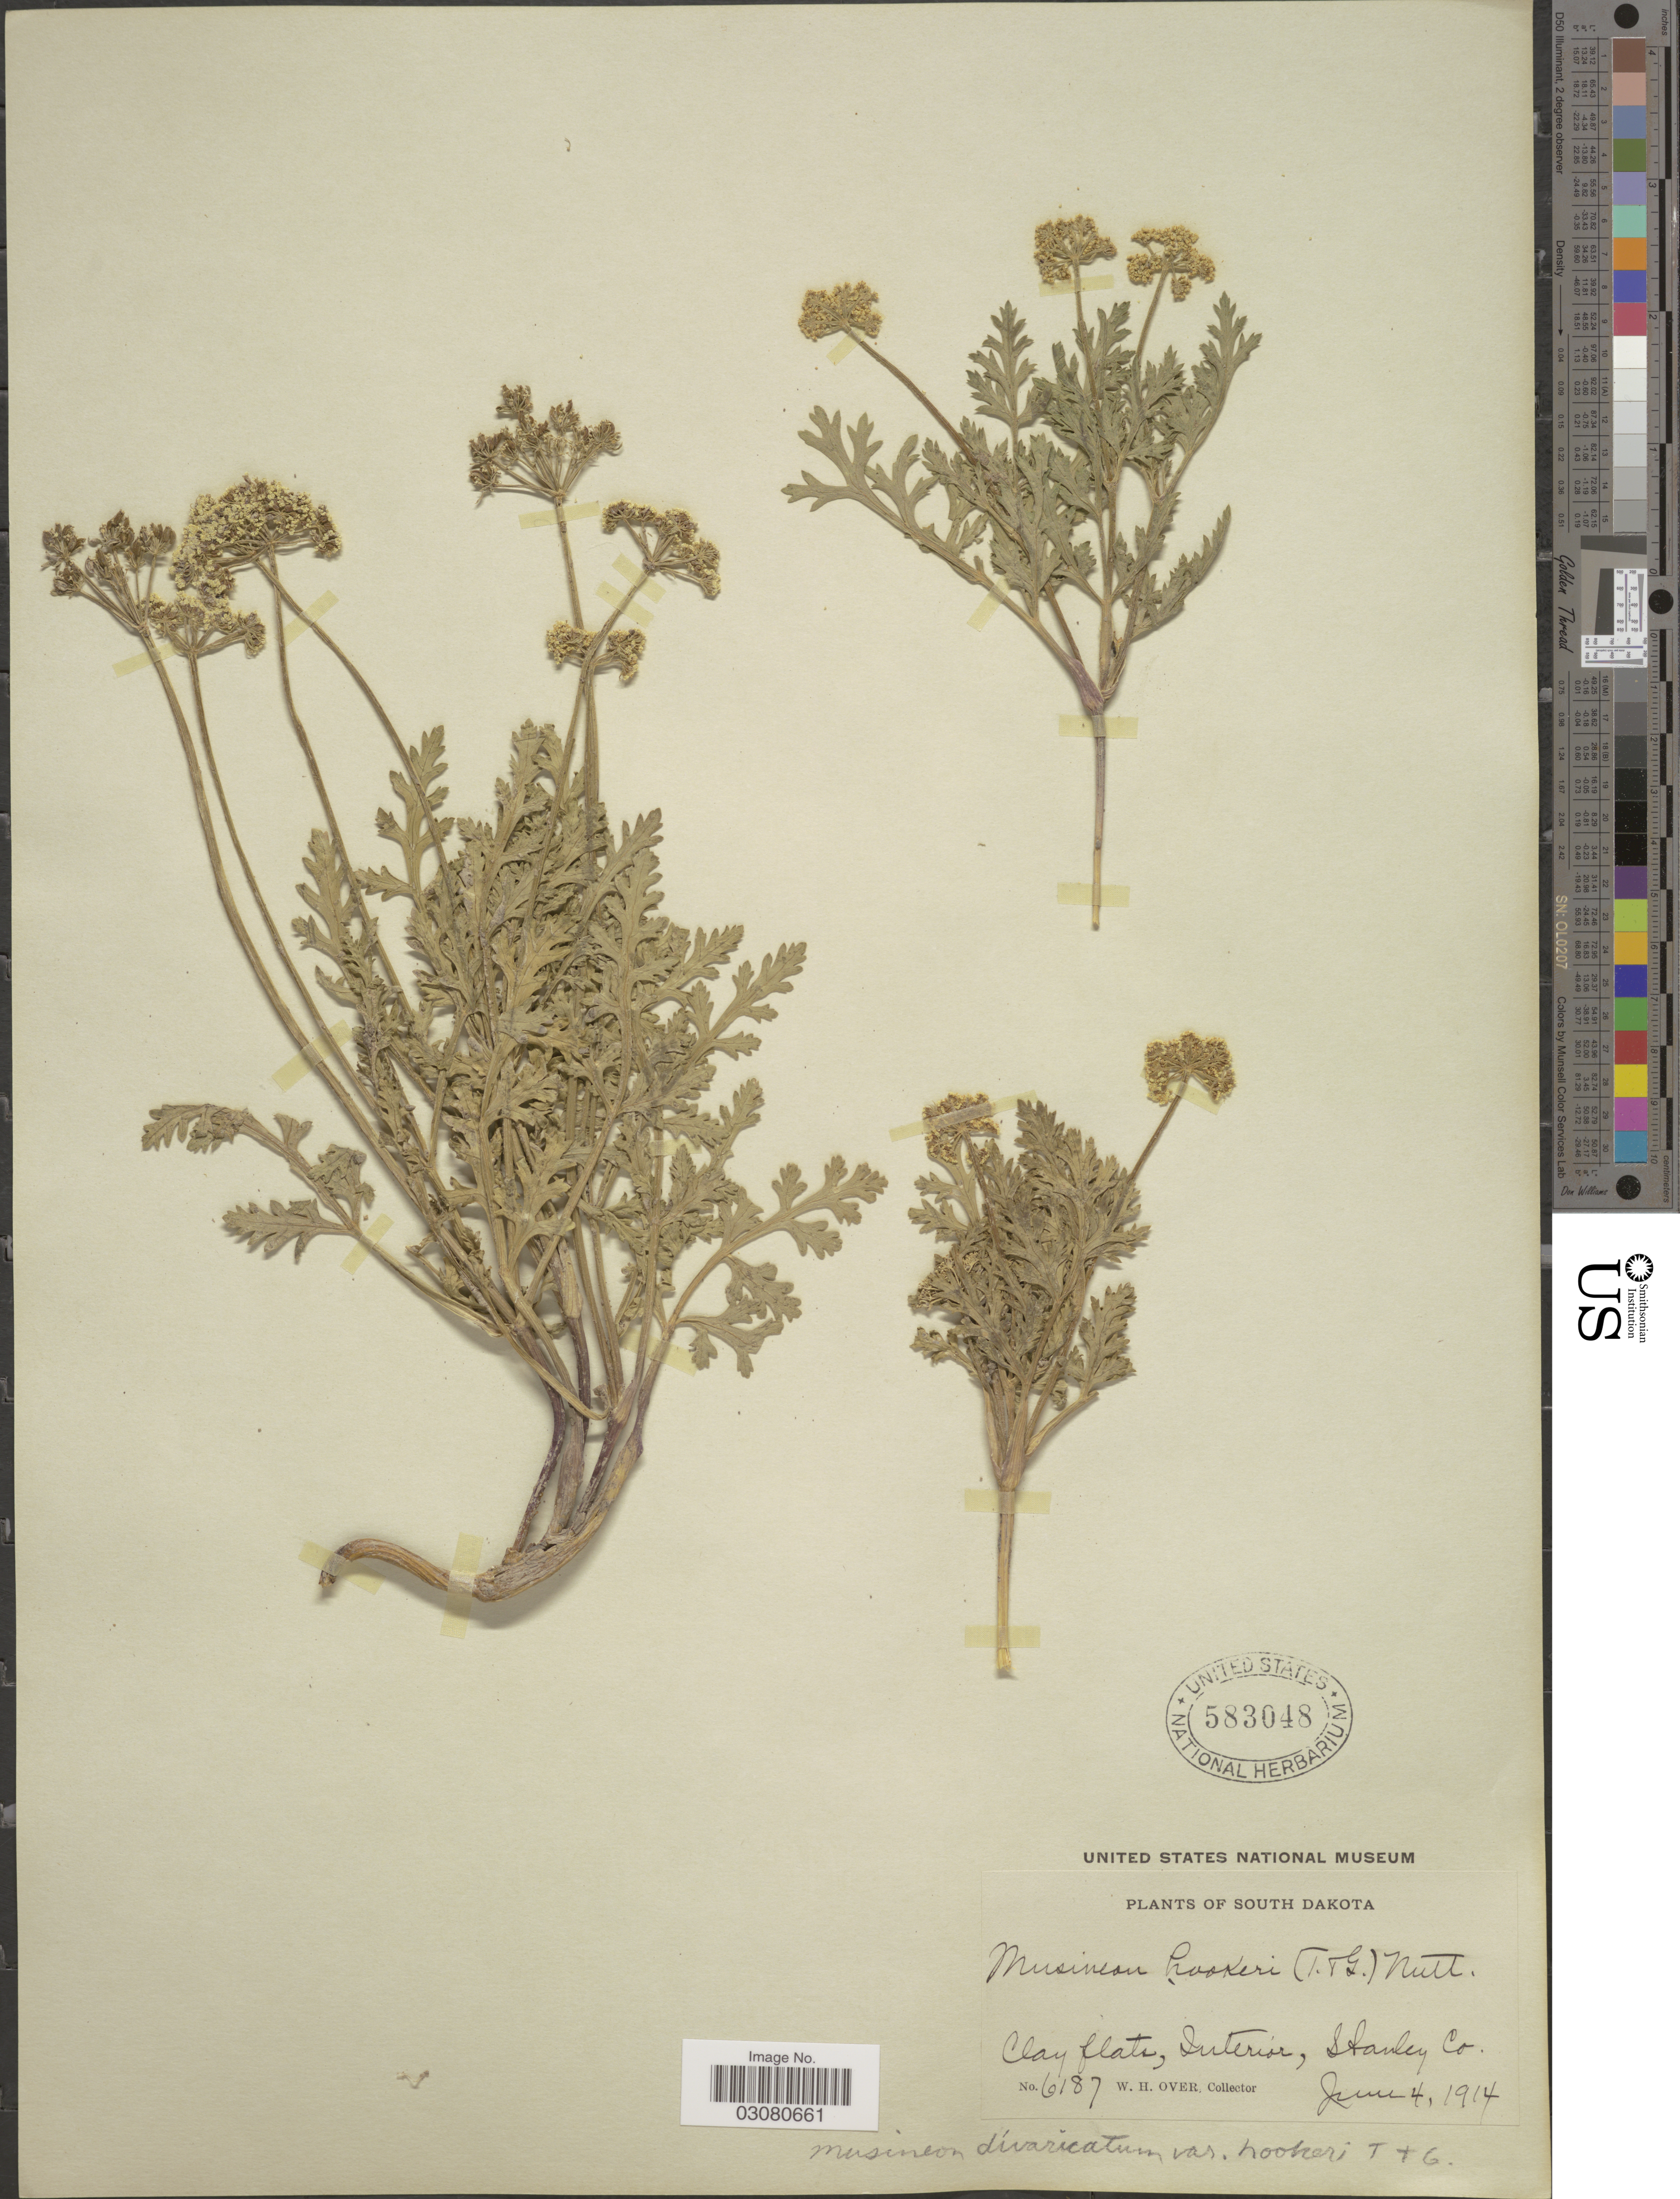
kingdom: Plantae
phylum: Tracheophyta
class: Magnoliopsida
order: Apiales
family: Apiaceae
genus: Musineon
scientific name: Musineon divaricatum var. hookeri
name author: Torr. & A. Gray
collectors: W. Over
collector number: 6187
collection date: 1914-06-04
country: United States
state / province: South Dakota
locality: Interior, Stanley Co.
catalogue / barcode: US 583048